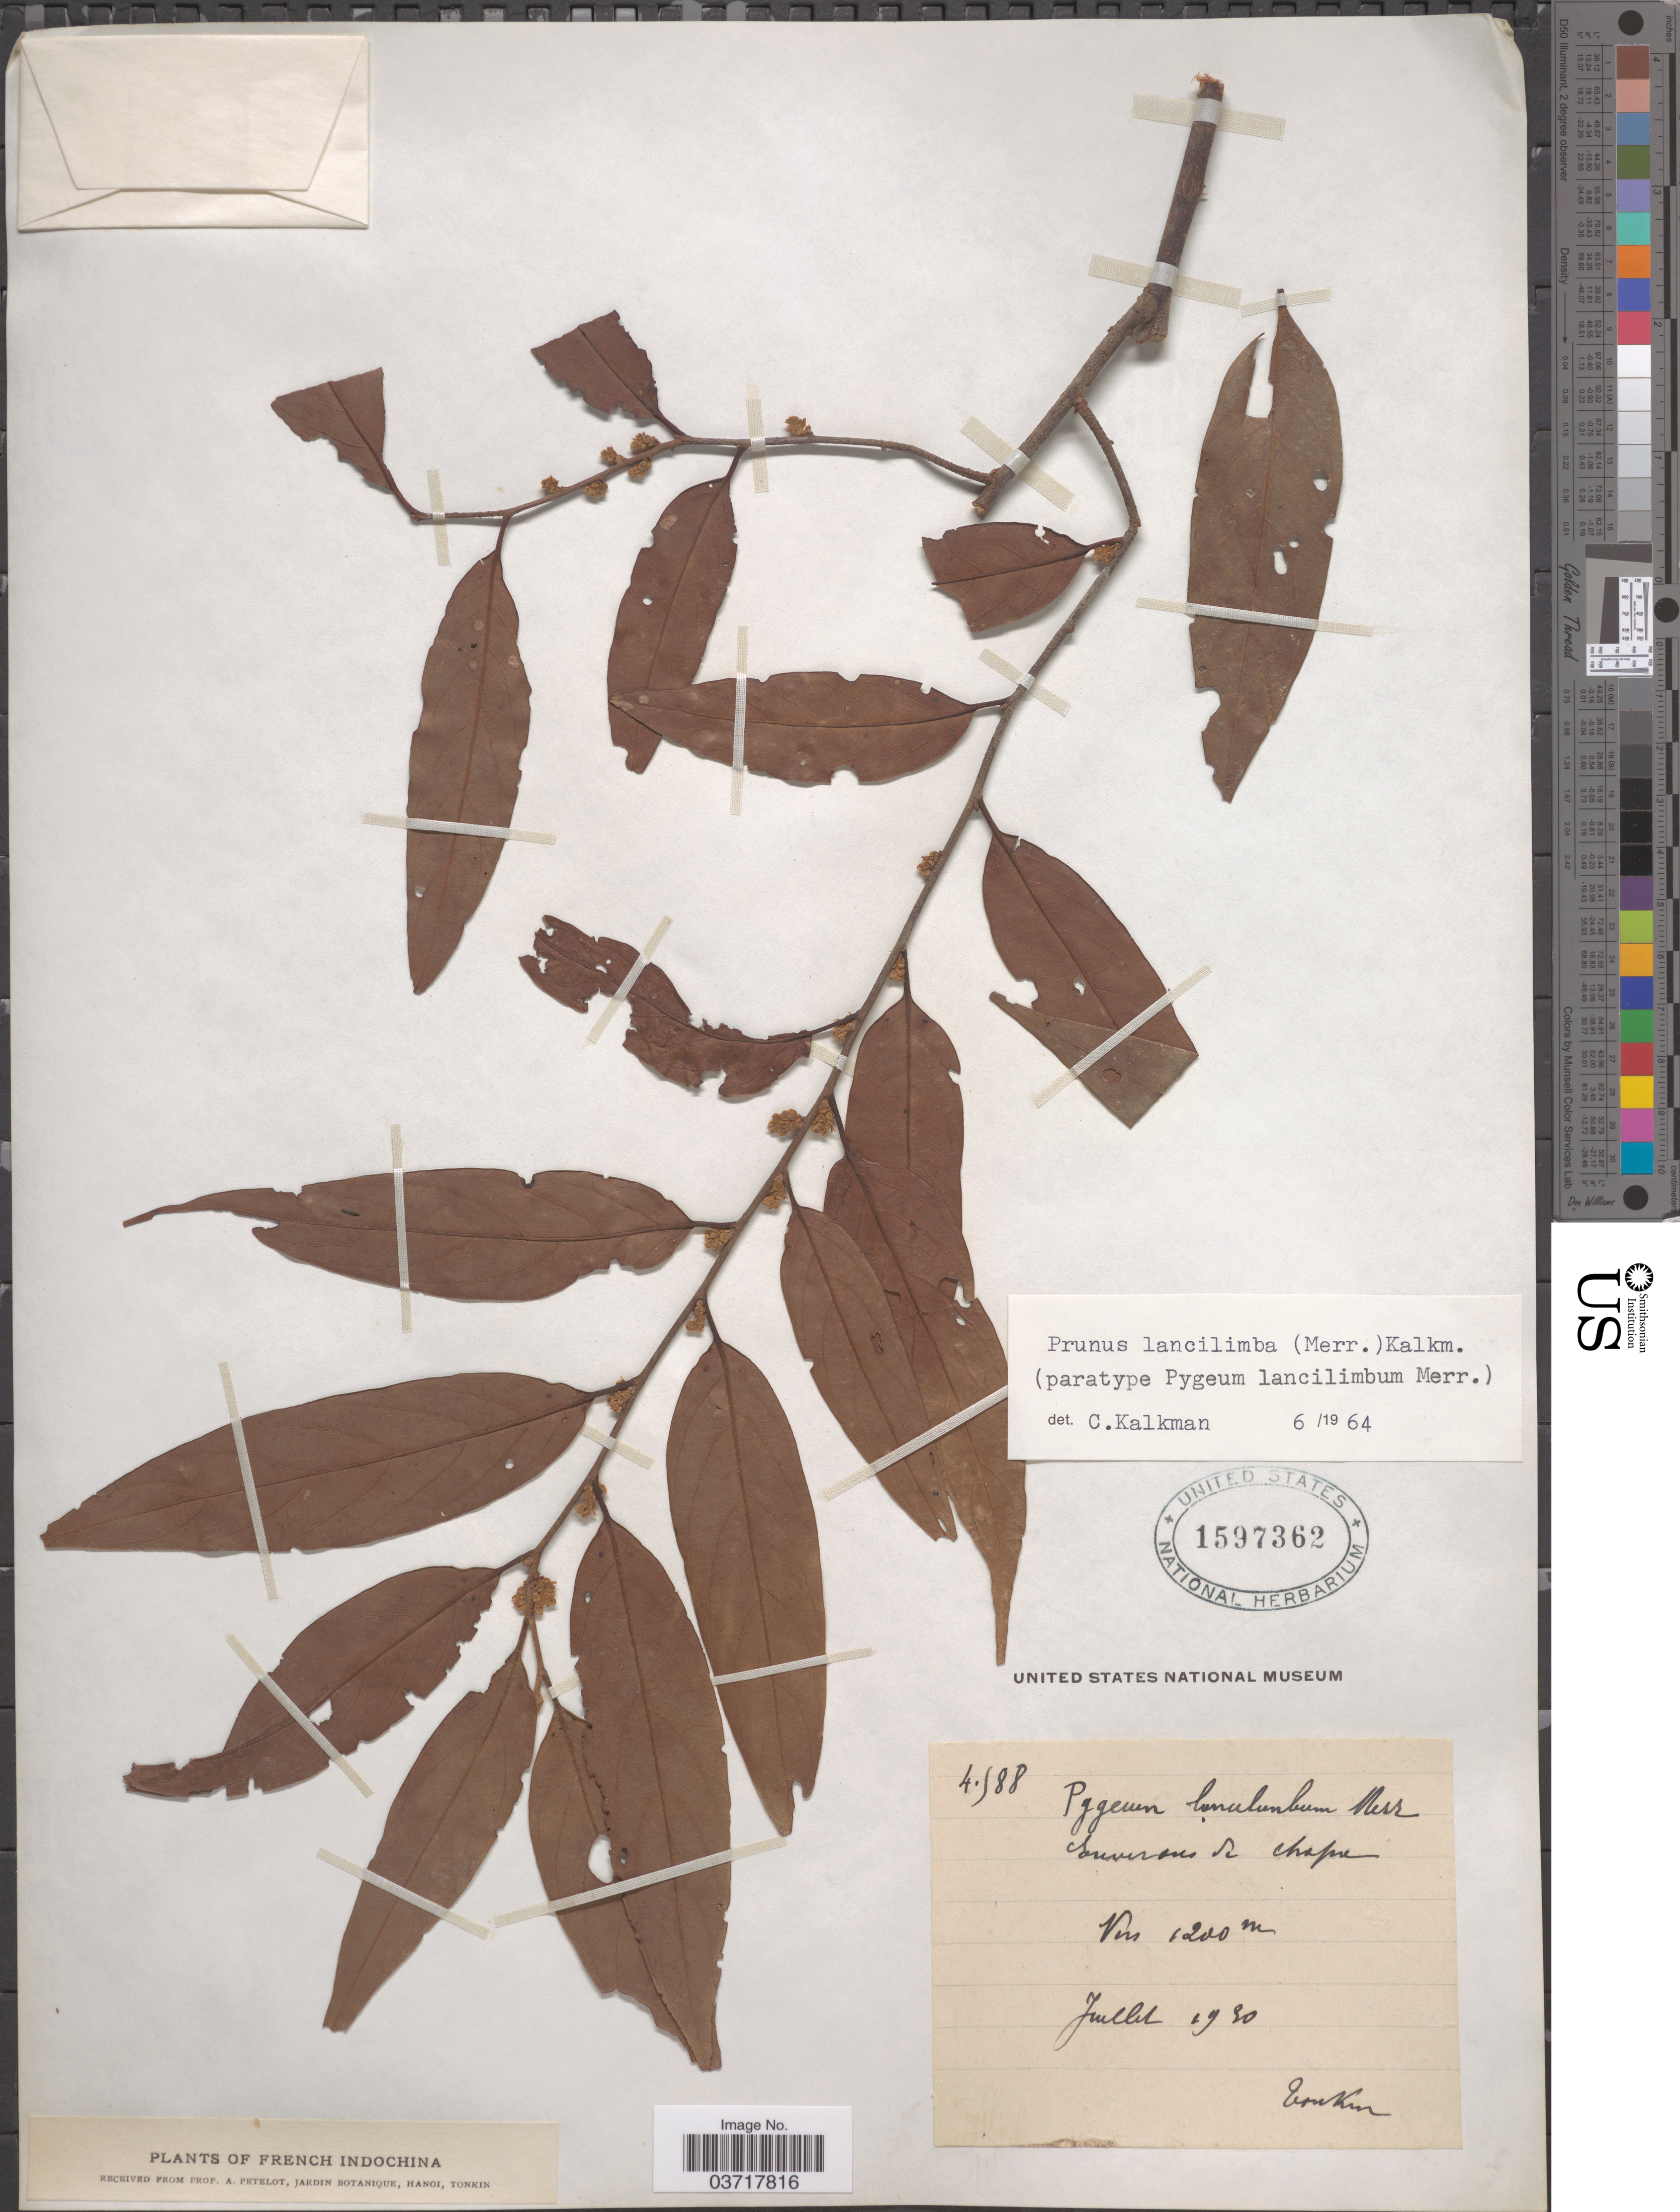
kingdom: Plantae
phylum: Tracheophyta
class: Magnoliopsida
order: Rosales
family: Rosaceae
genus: Prunus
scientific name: Prunus lancilimba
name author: (Merr.) Kalkman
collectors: P. A. Pételot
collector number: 4588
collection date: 1930-07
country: Vietnam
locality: French Indochina. Environs de Chapa.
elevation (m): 1200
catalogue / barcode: US 1597362